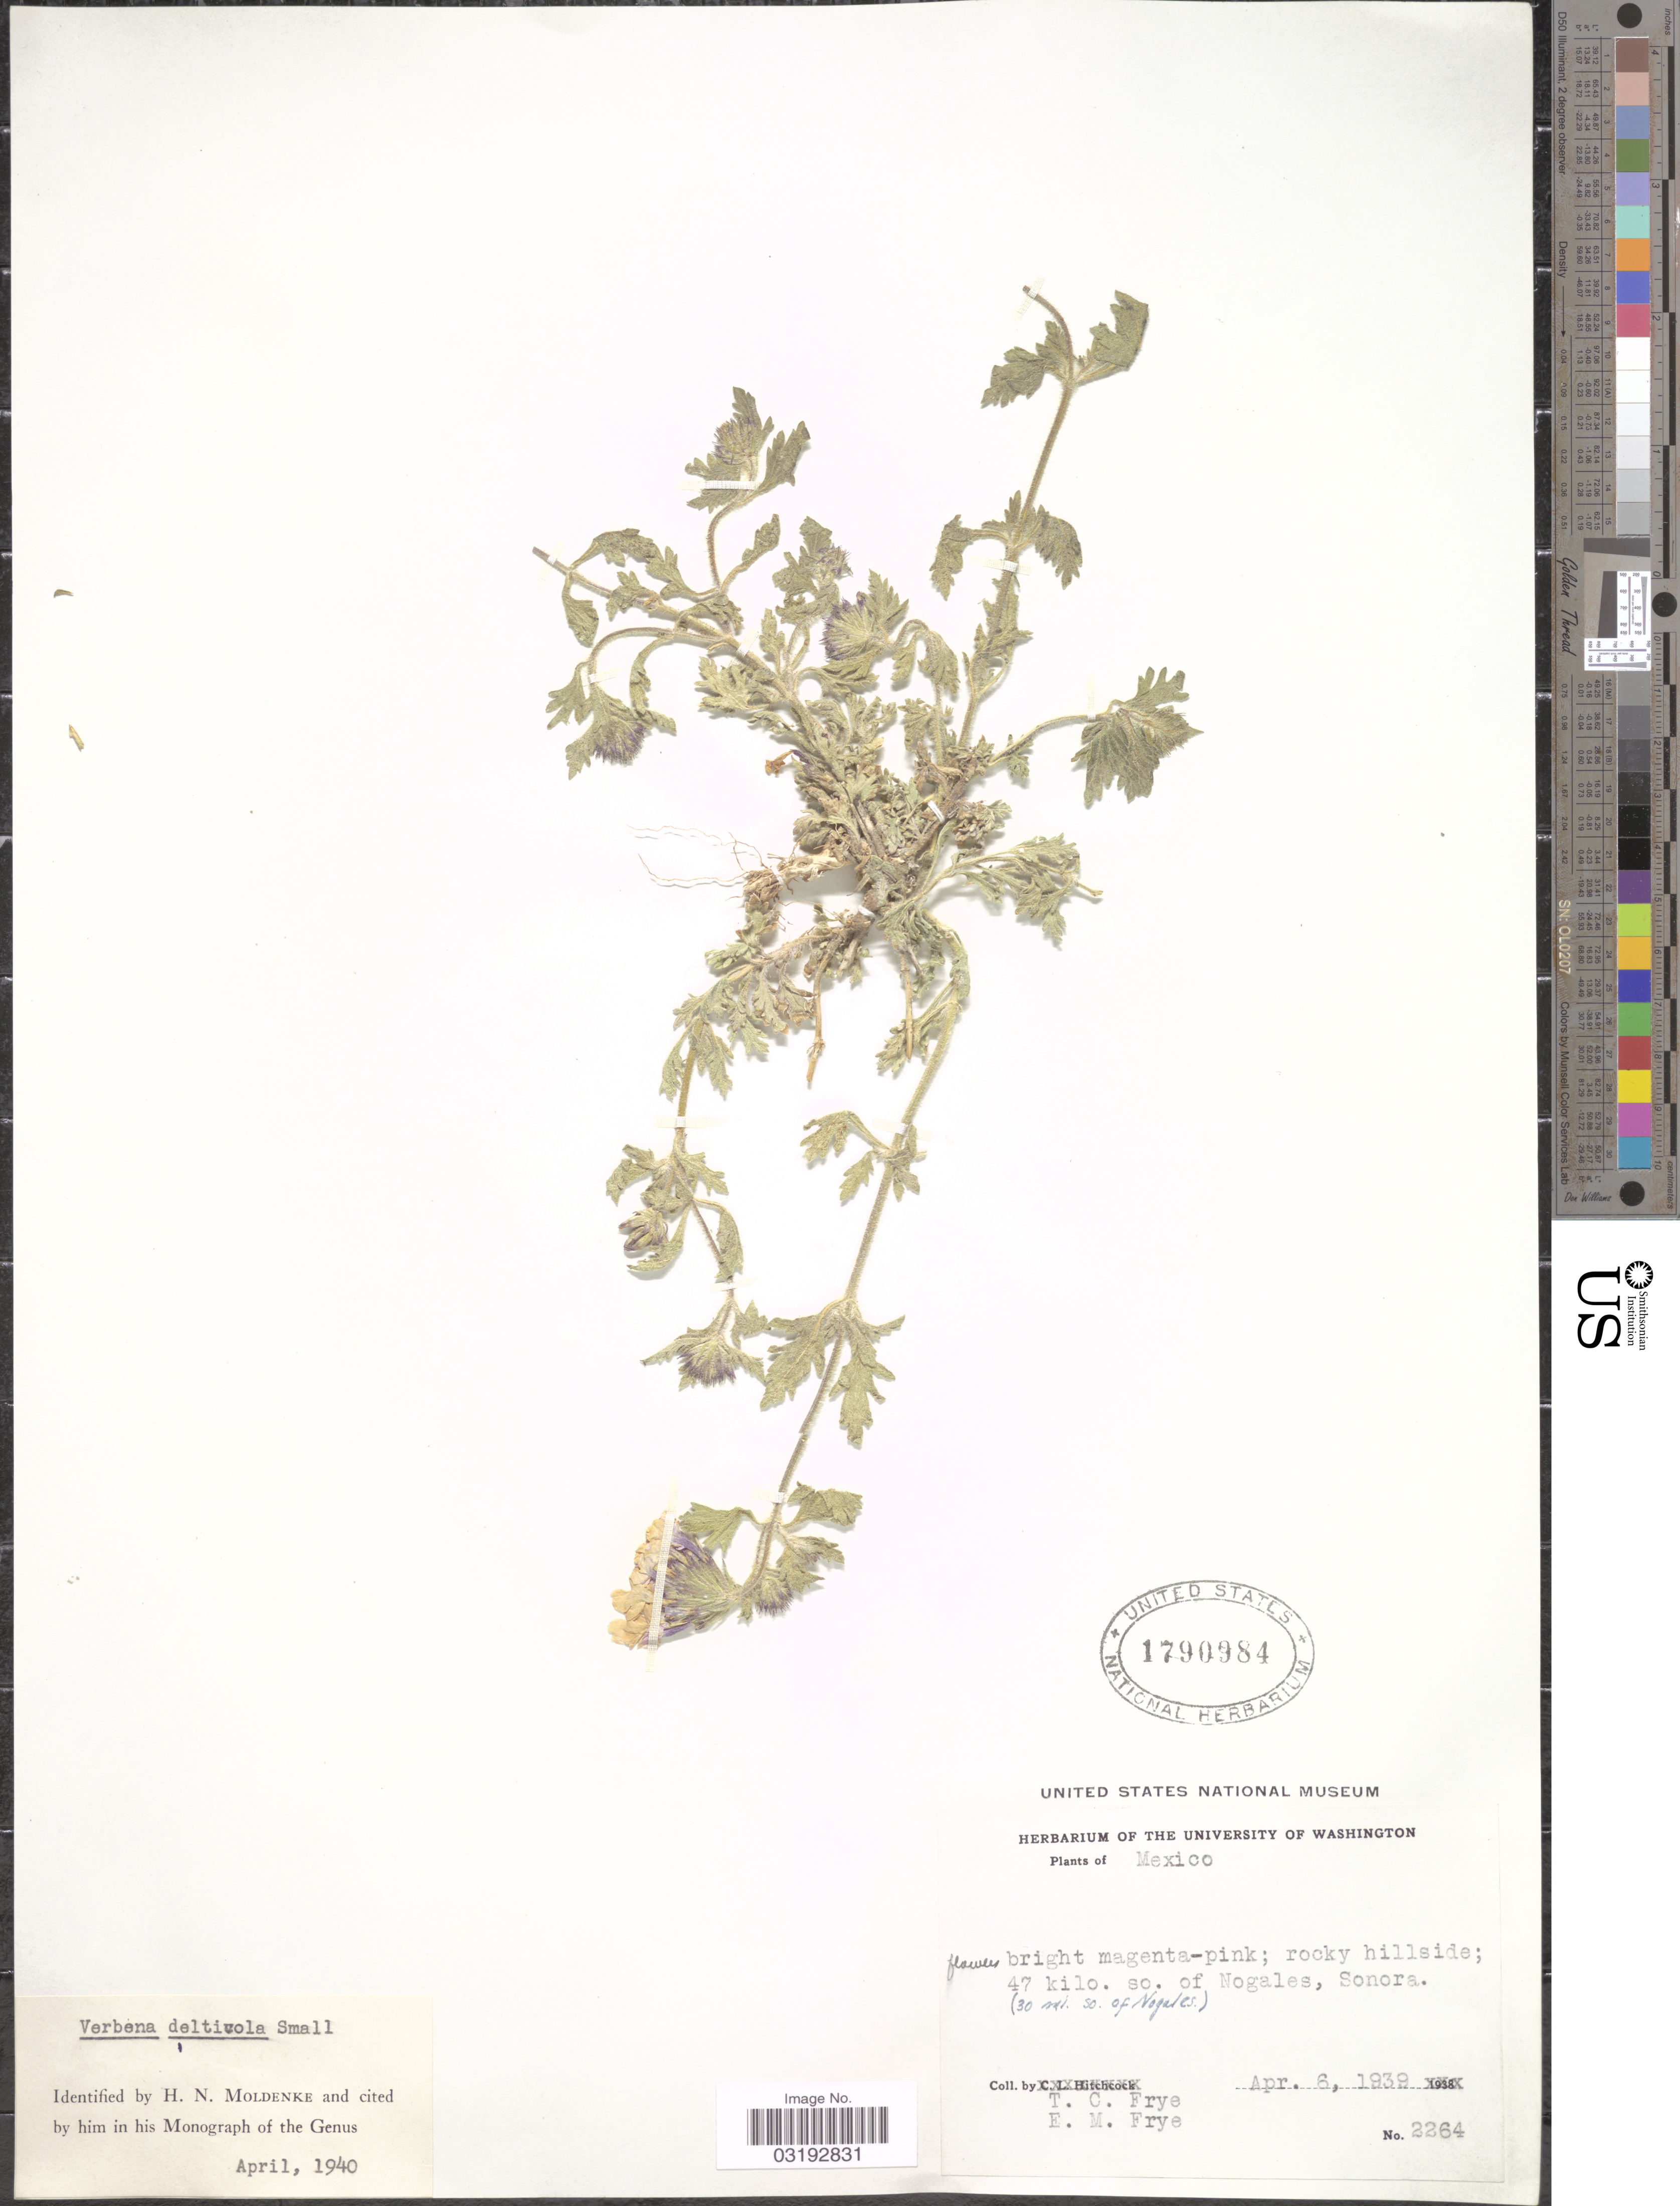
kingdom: Plantae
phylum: Tracheophyta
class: Magnoliopsida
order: Lamiales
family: Verbenaceae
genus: Verbena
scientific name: Verbena delticola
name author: Small ex Perry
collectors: T. C. Frye & E. Frye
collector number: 2264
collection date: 1939-04-06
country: Mexico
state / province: Sonora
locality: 47 kilo. so. of Nogales (30 mi. so of Nogales).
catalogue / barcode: US 1790984